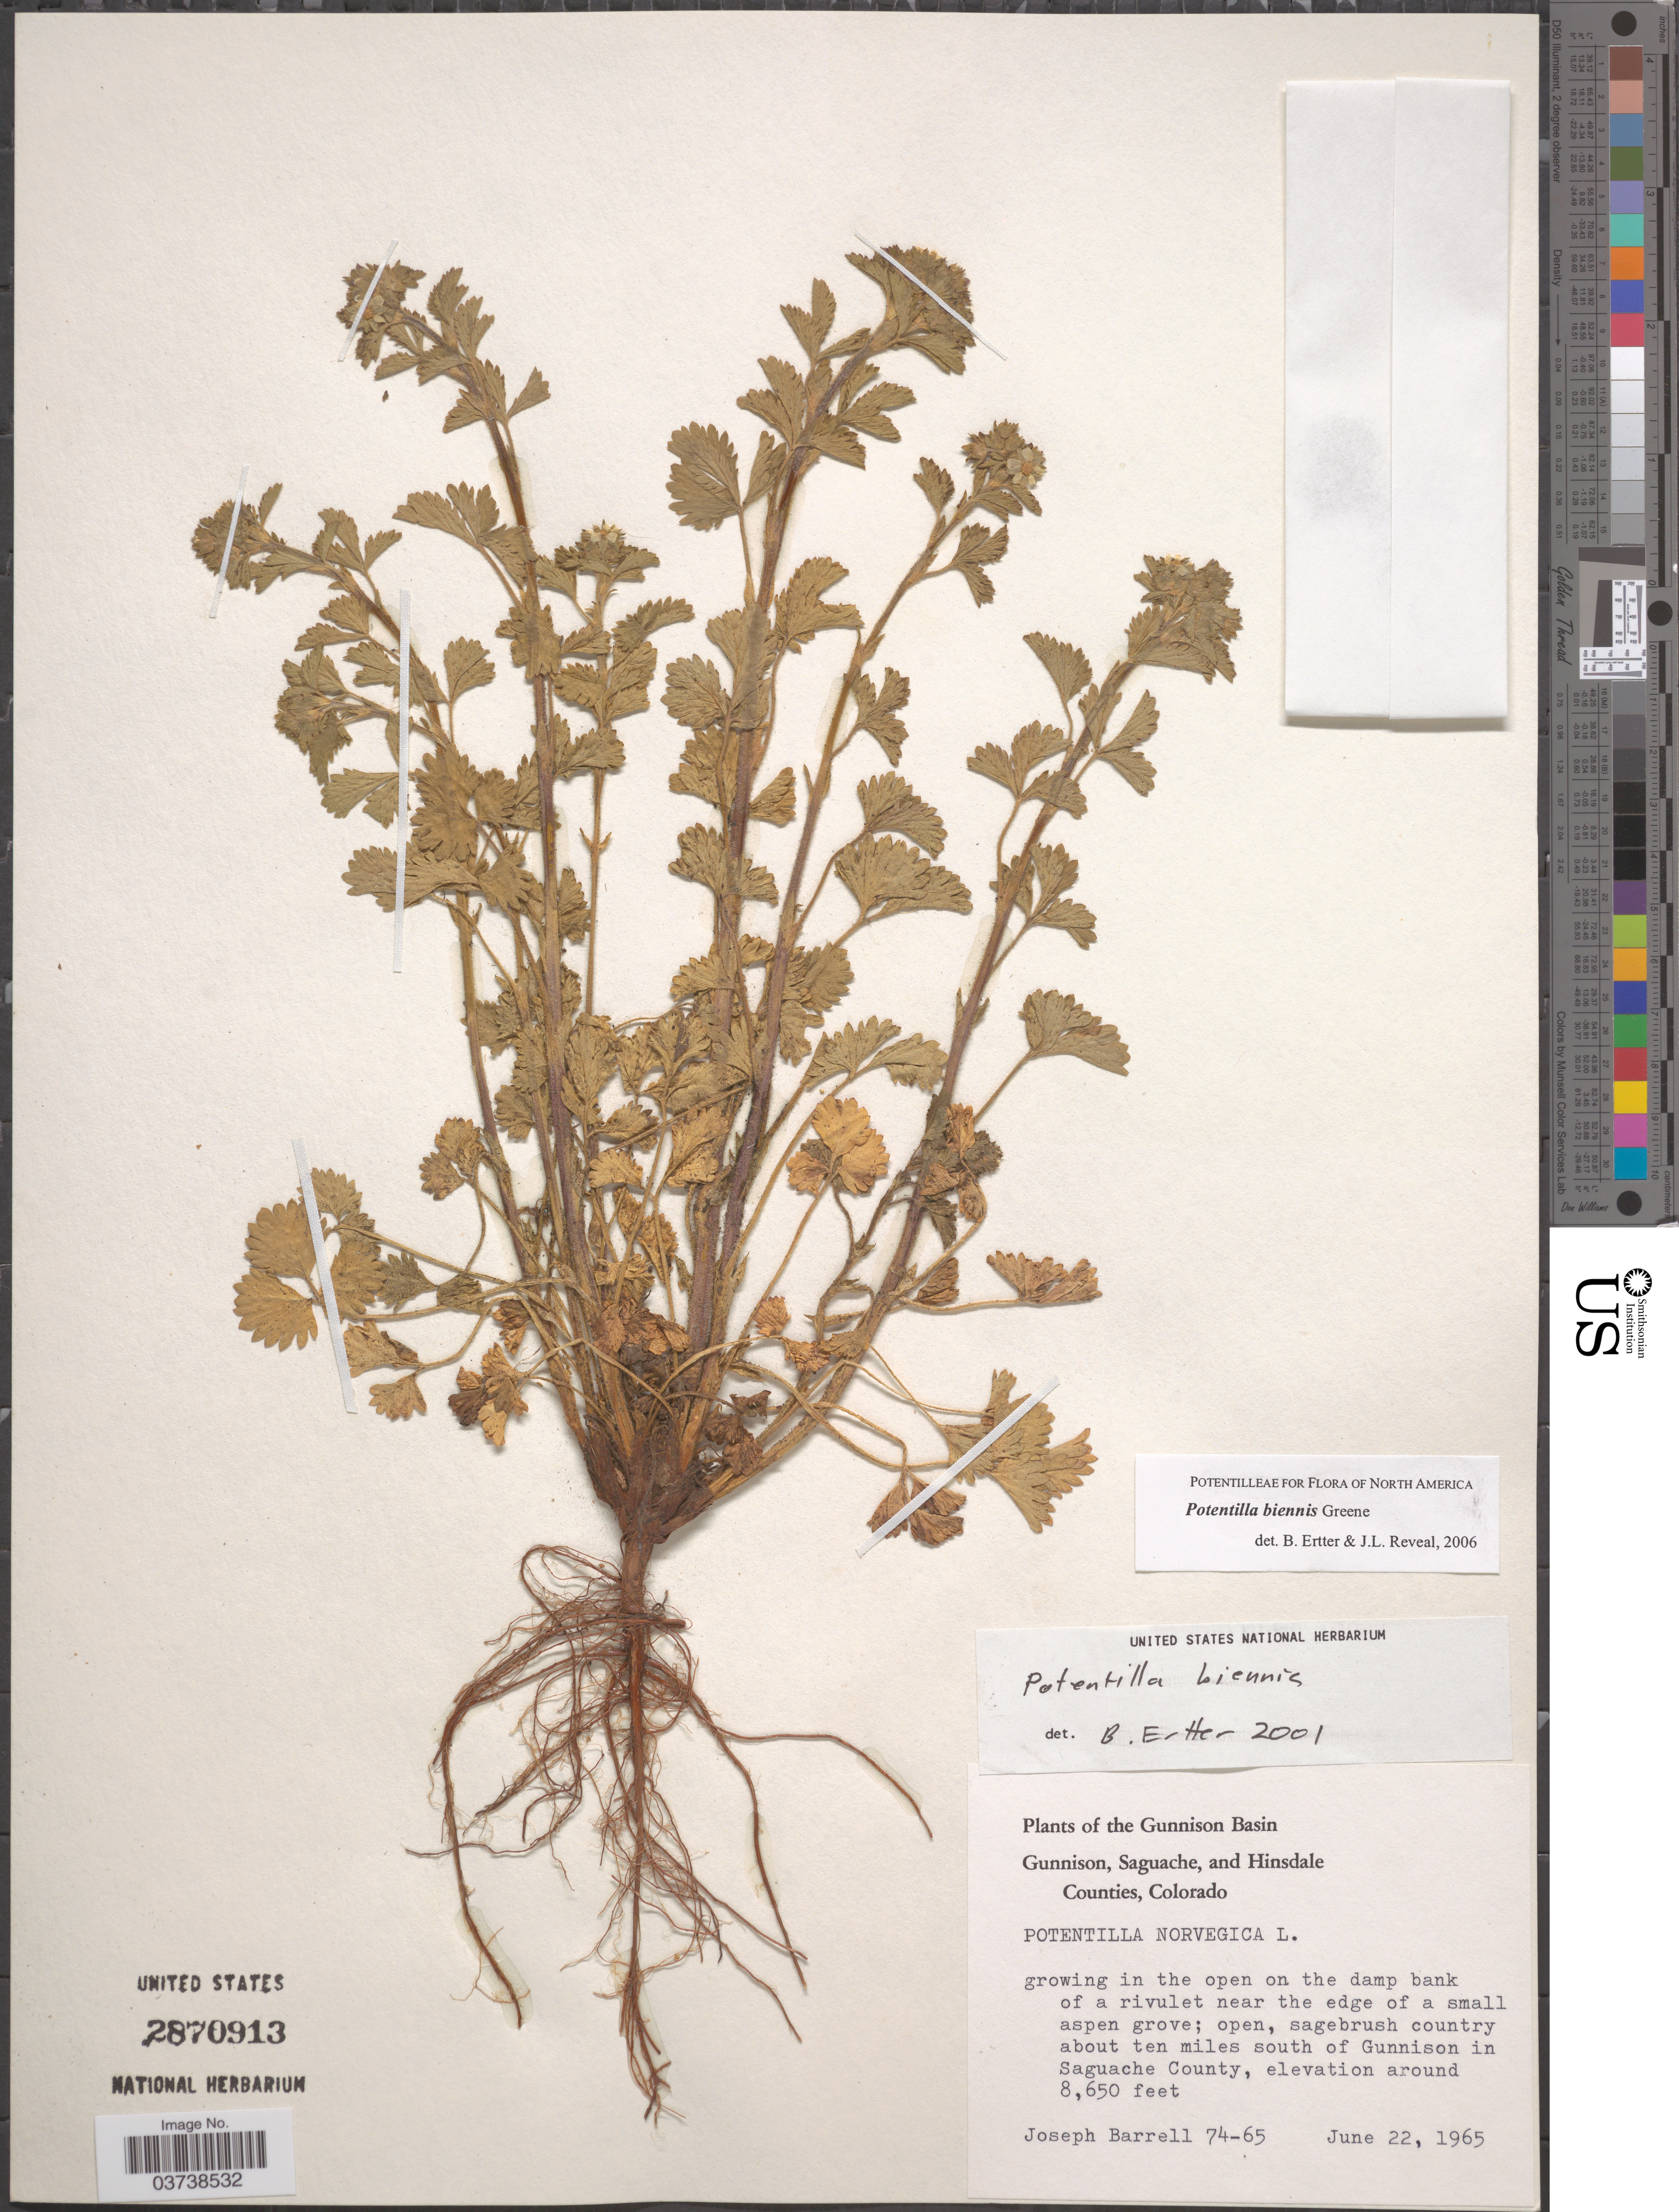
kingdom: Plantae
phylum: Tracheophyta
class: Magnoliopsida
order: Rosales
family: Rosaceae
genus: Potentilla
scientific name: Potentilla biennis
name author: Greene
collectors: J. Barrell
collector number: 74-65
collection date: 1965-06-22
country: United States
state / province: Colorado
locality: Gunnison Basin. Sagebrush country about ten miles south of Gunnison in Saguache County.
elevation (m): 2637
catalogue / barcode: US 2870913